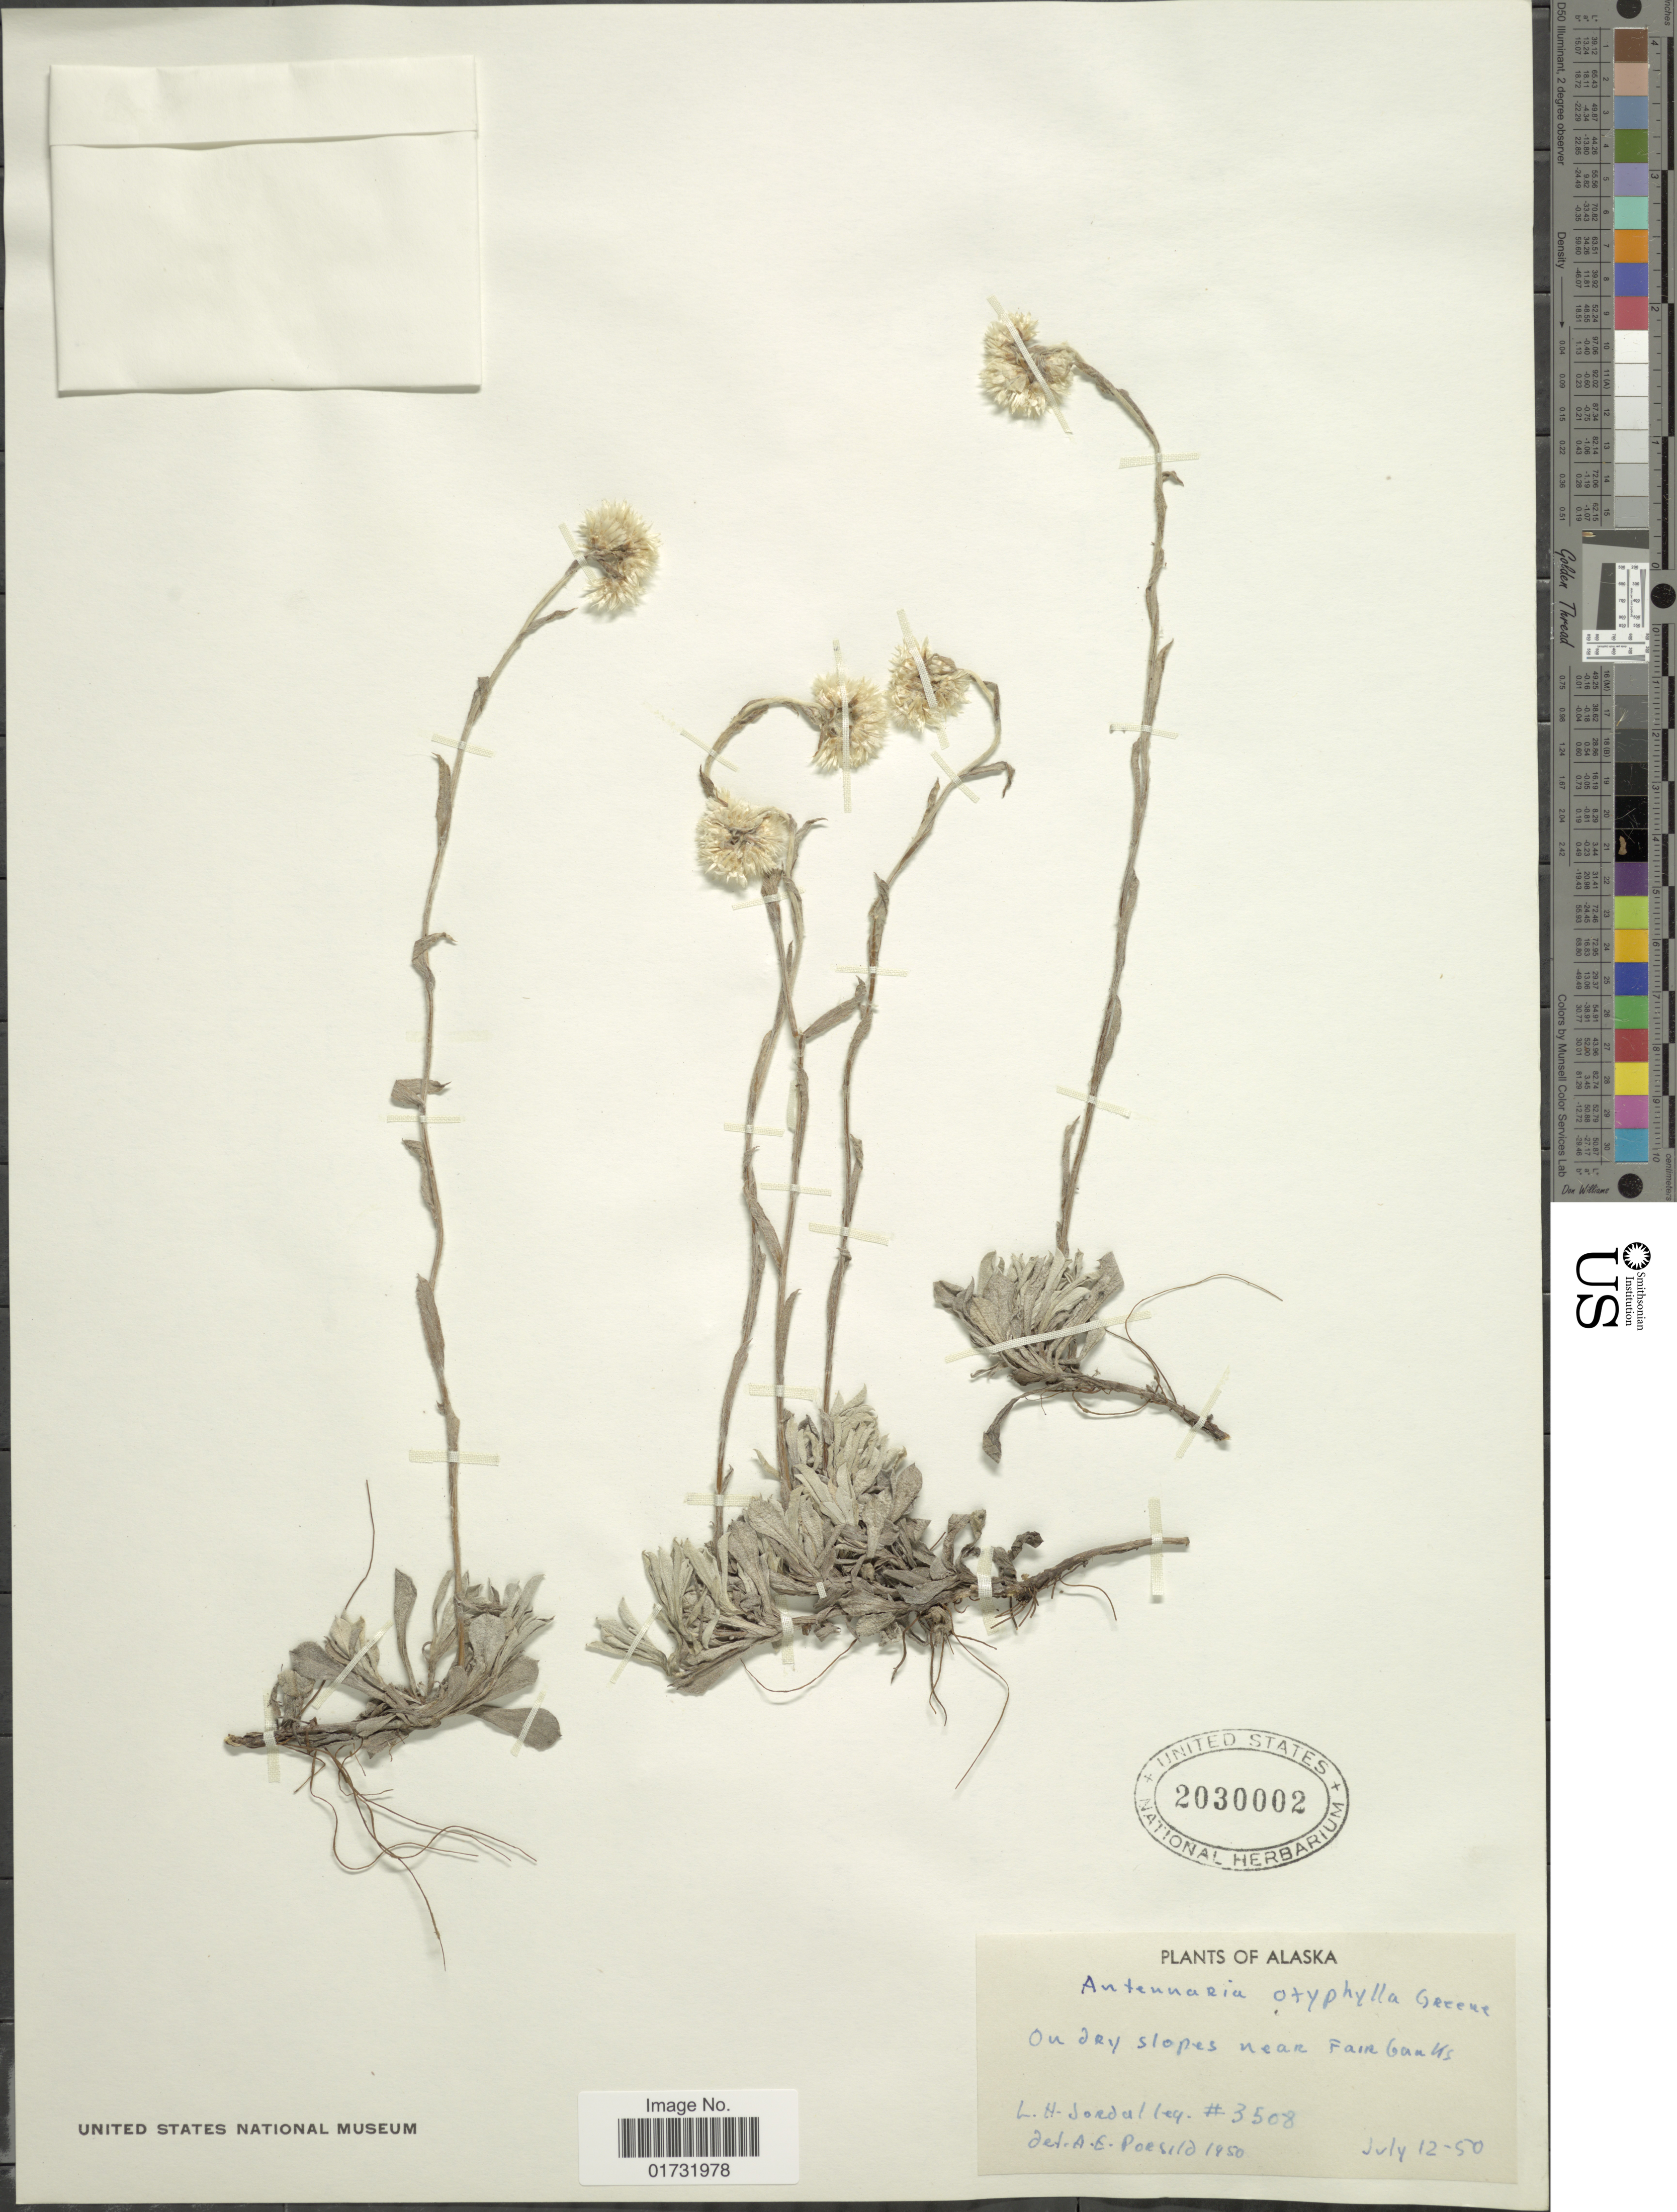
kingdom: Plantae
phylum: Tracheophyta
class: Magnoliopsida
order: Asterales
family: Asteraceae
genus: Antennaria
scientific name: Antennaria oxyphylla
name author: Greene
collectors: L. Jordal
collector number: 3508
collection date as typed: Transcribed d/m/y: 12/7/50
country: United States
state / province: Alaska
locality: Near Fairbanks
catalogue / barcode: US 2030002